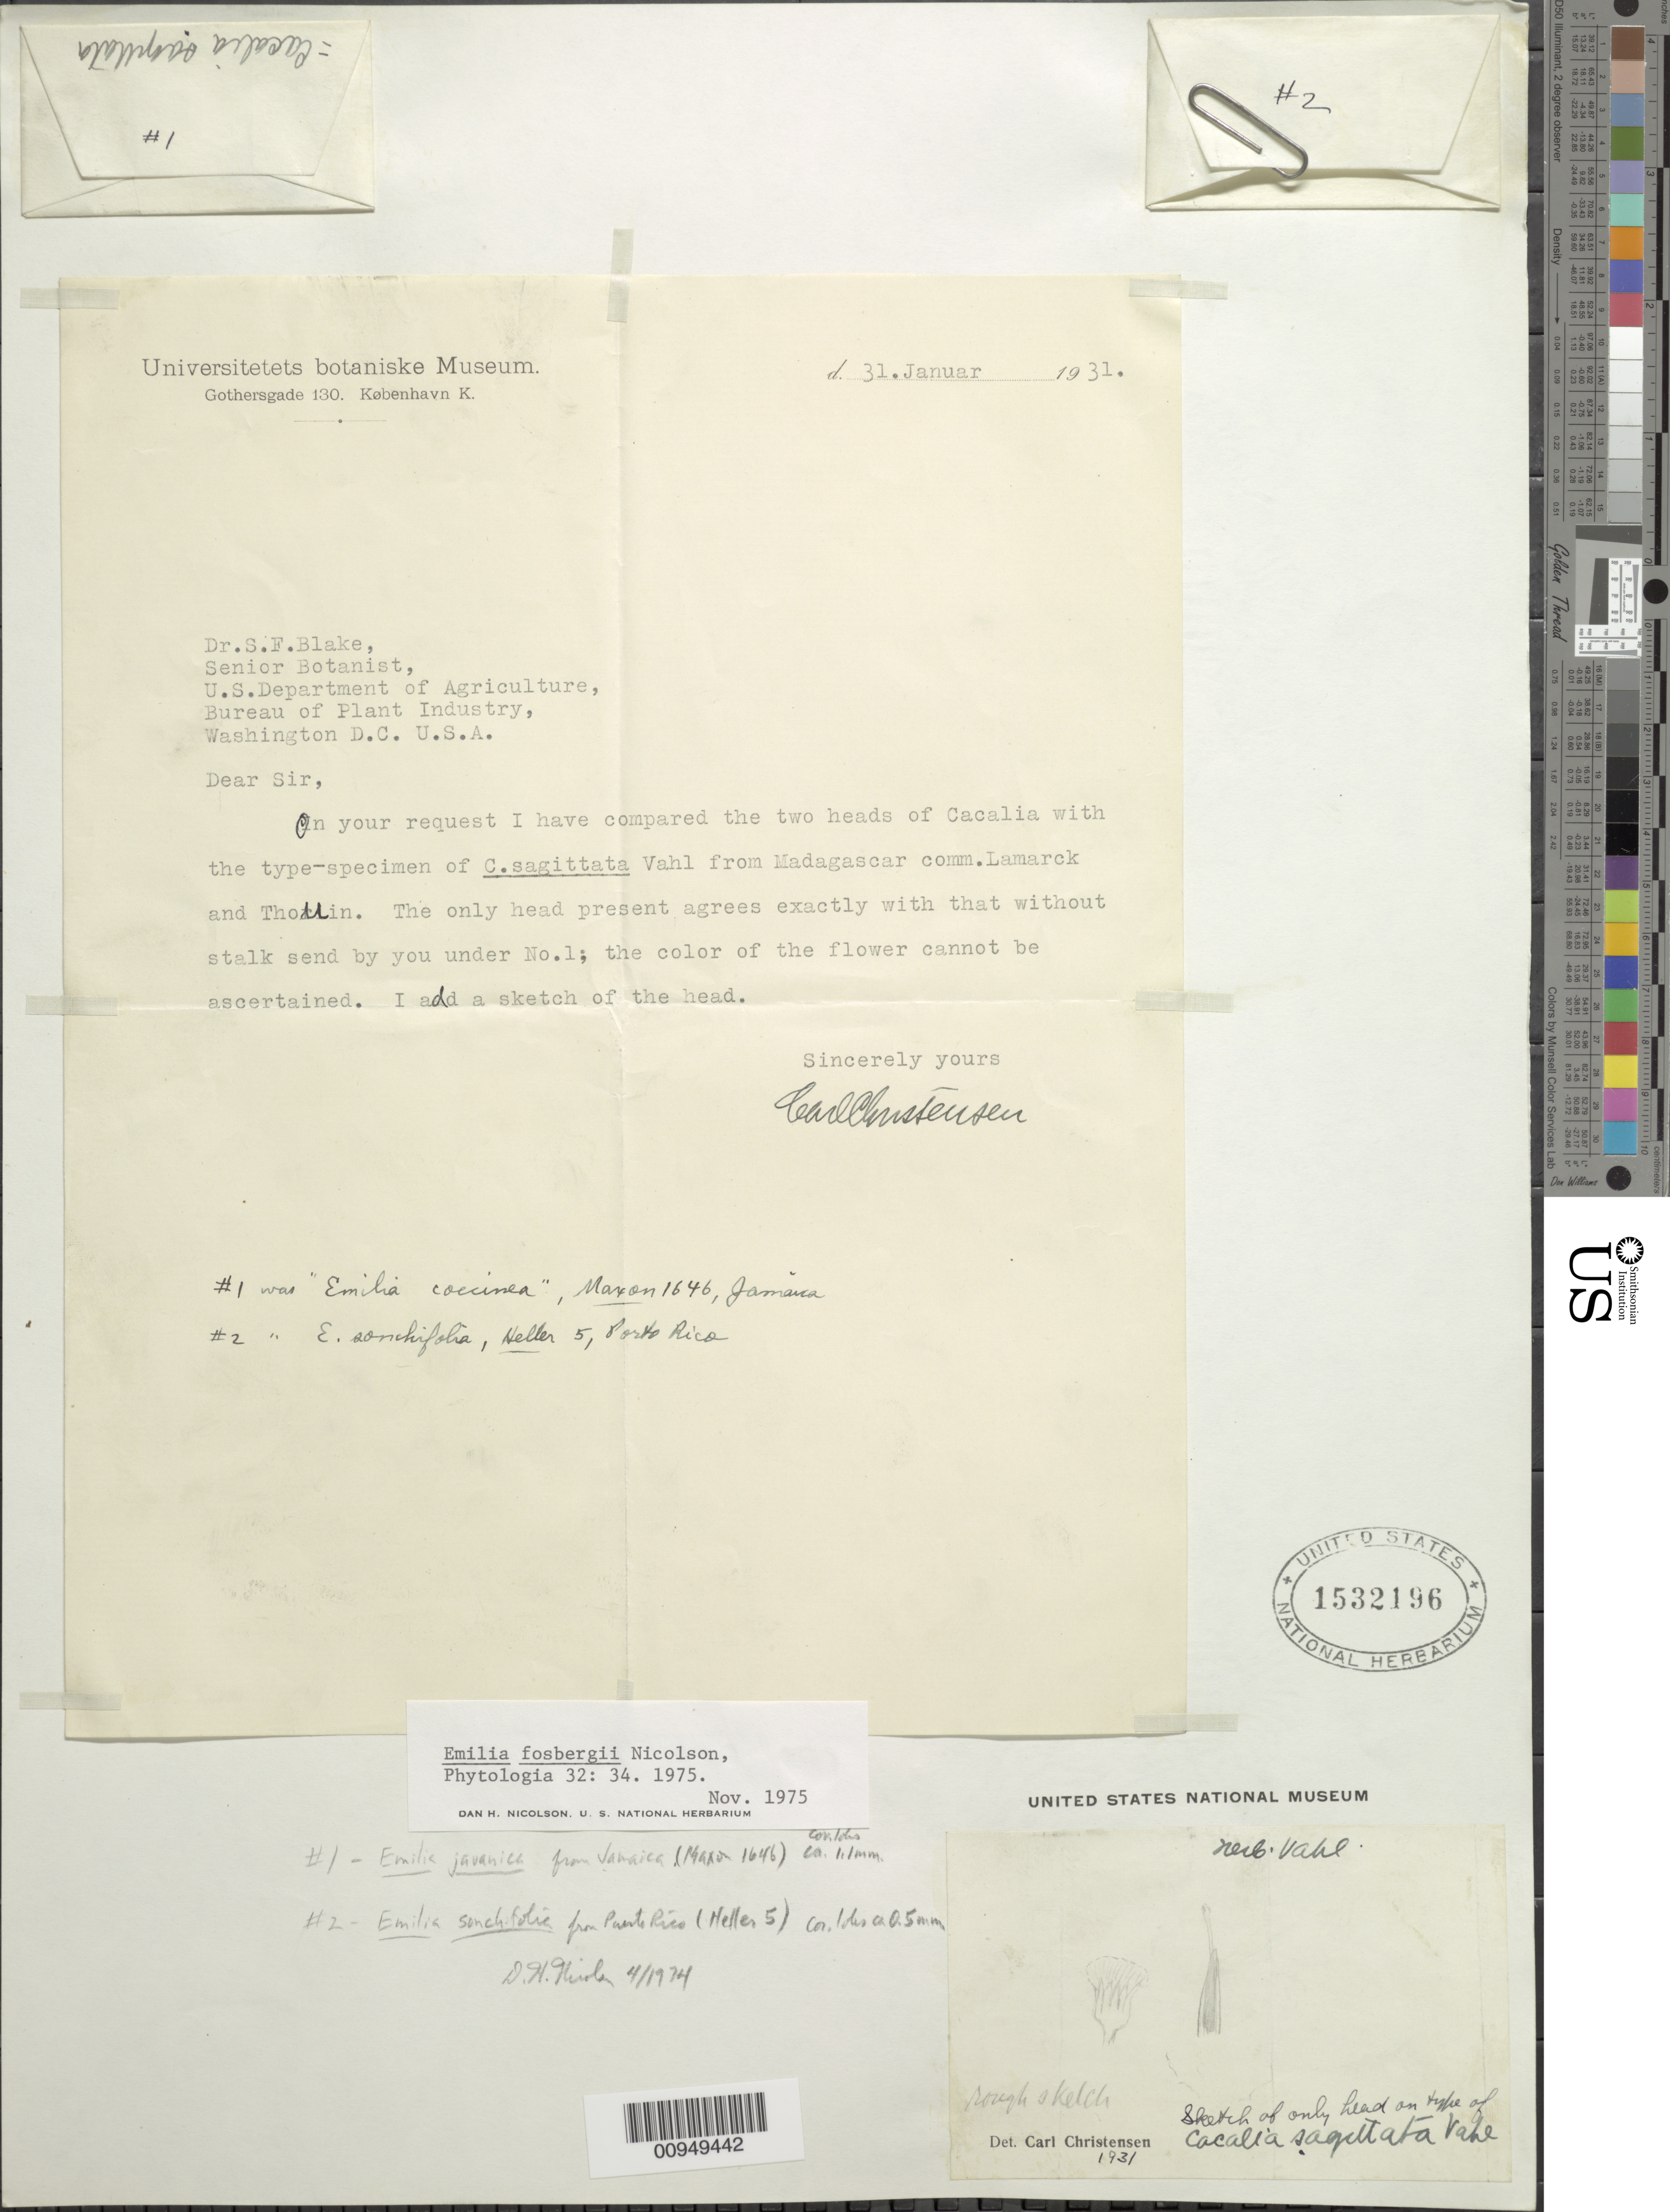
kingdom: Plantae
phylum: Tracheophyta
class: Magnoliopsida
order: Asterales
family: Asteraceae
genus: Emilia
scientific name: Emilia fosbergii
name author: Nicolson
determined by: Nicolson, Dan H.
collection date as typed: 1931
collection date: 1931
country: Jamaica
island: Jamaica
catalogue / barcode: US 1532196